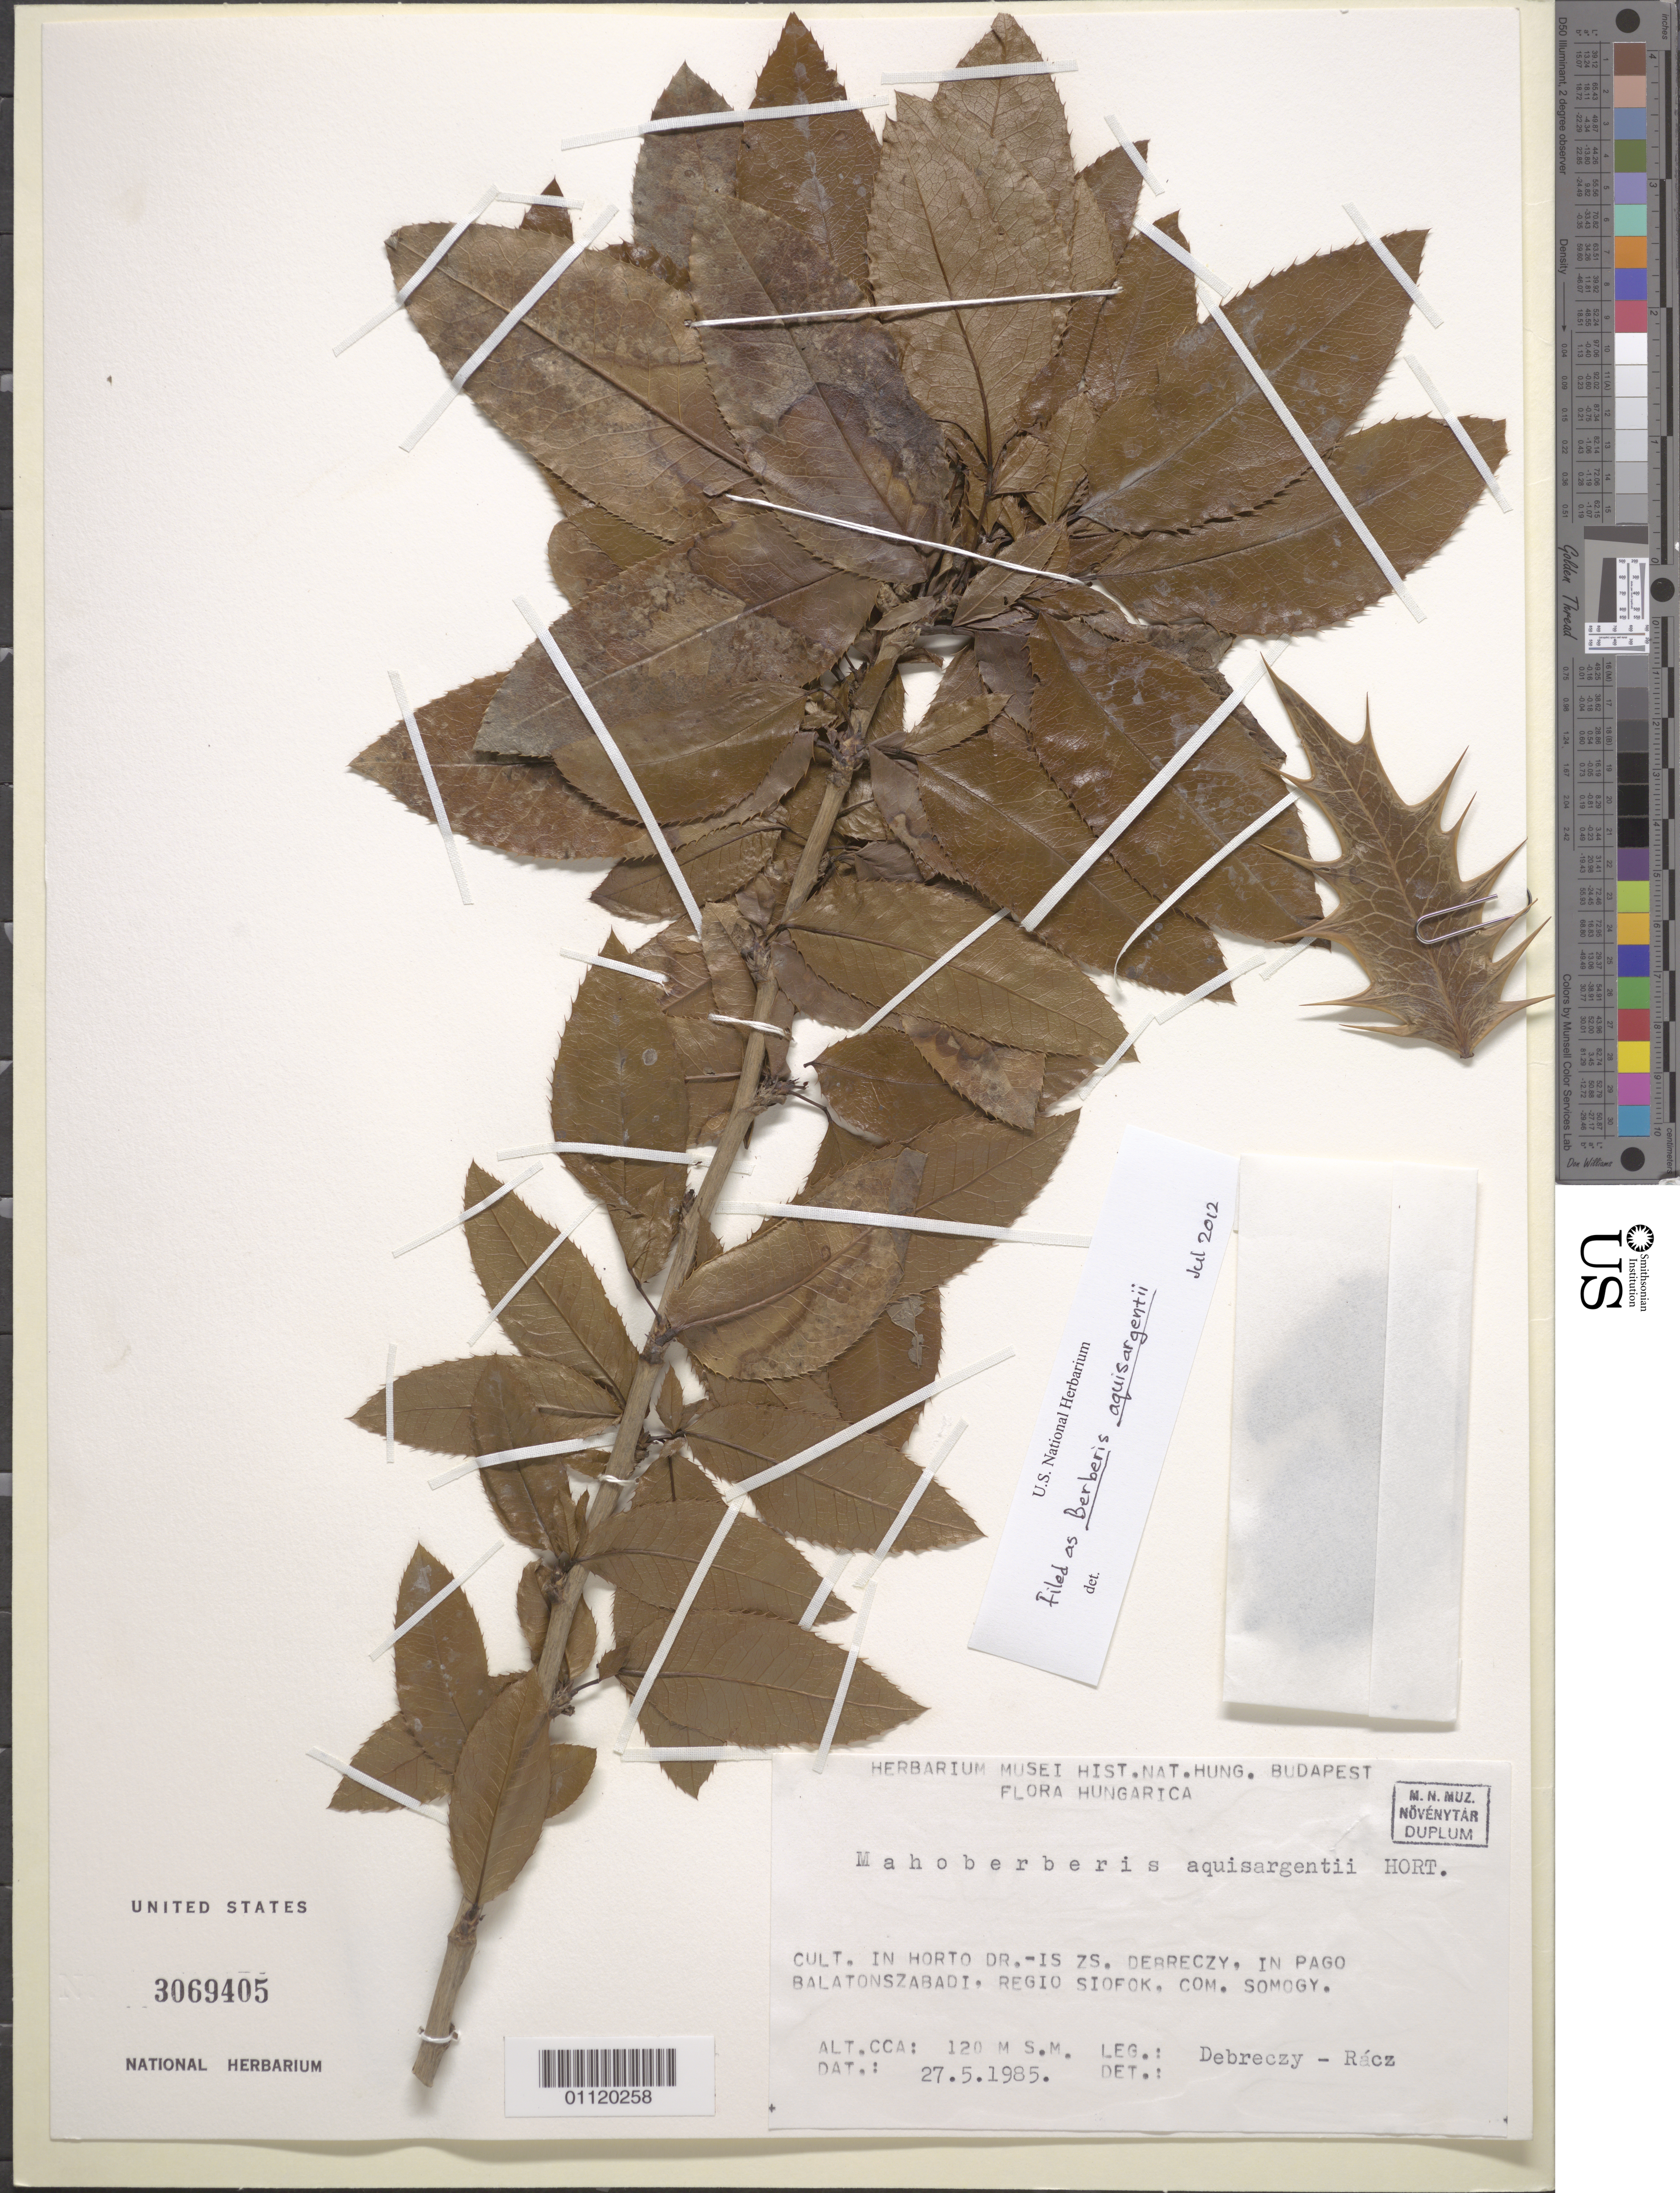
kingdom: Plantae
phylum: Tracheophyta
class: Magnoliopsida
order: Ranunculales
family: Berberidaceae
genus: Berberis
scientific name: Berberis aquisargentii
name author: Hort.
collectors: Z. Debreczy & I. Rácz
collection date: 1985-05-27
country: Hungary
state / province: Somogy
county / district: Somogy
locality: "Cultivated in Horticulture of Dr. Zsolt Debreczy, in Pago Balatonszabadi, Region of Siófok, County of Somogy." Southern Transdanubia Region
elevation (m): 120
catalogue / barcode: US 3069405